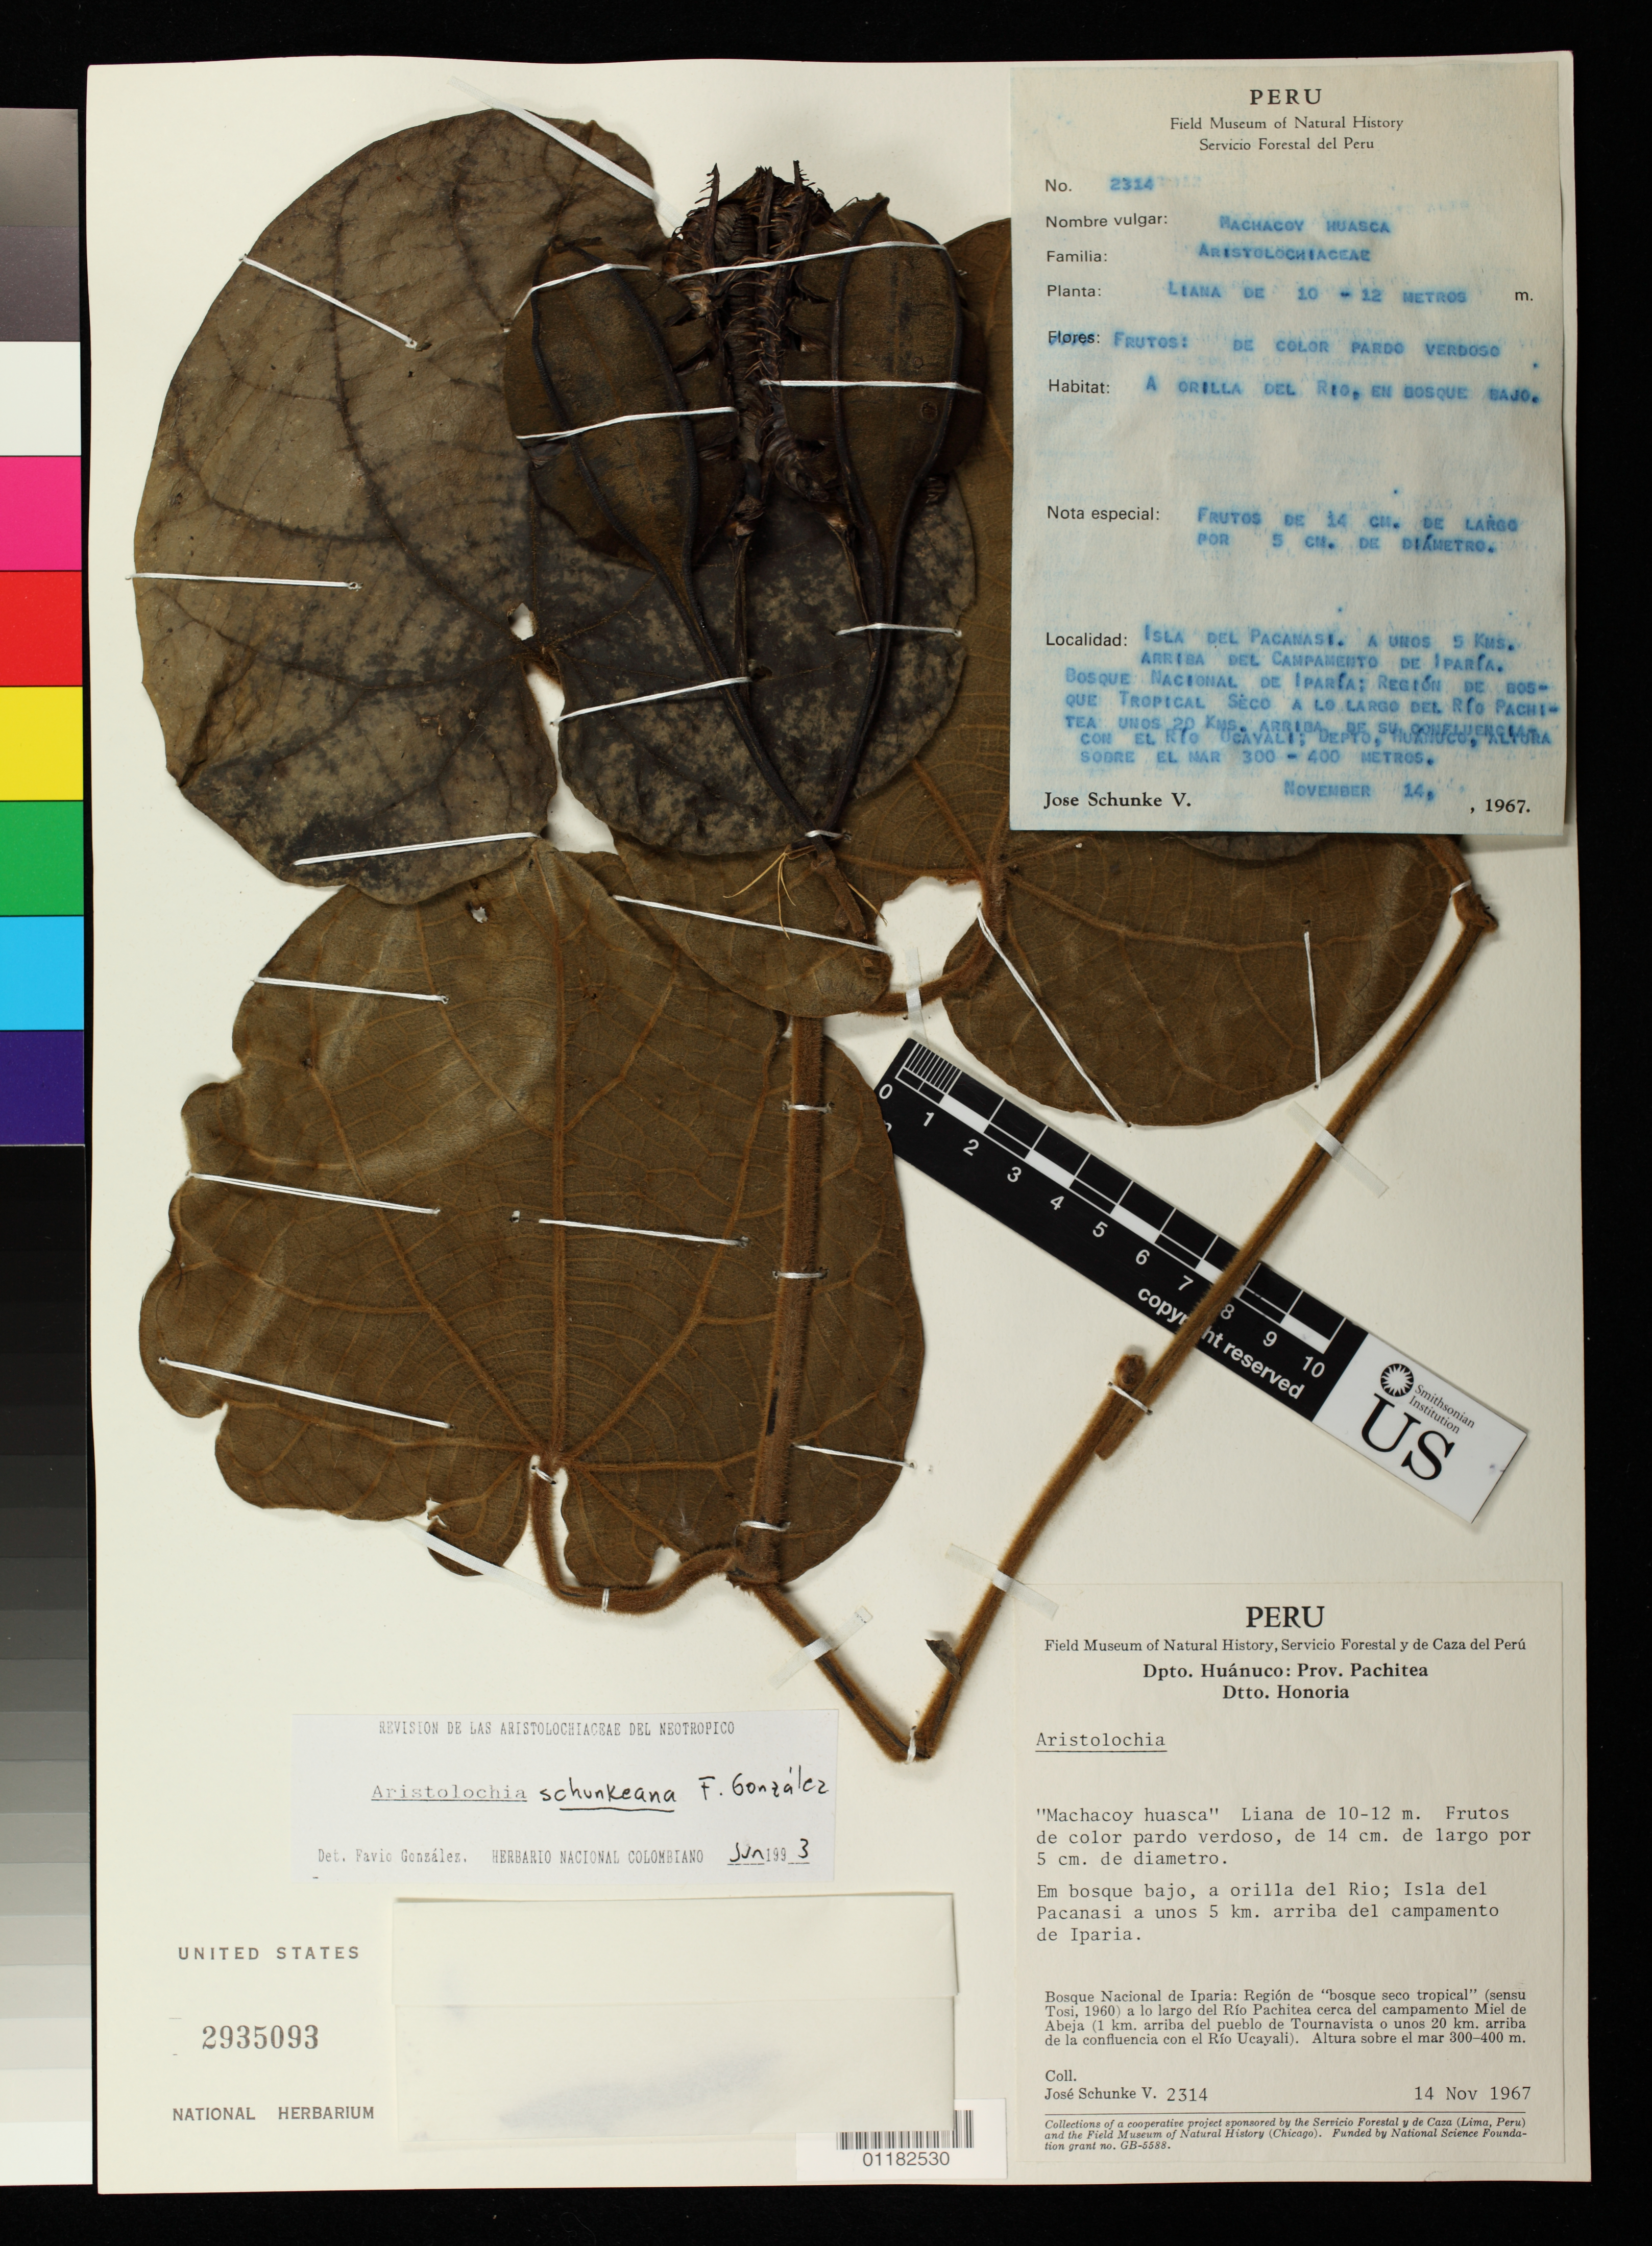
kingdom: Plantae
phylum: Tracheophyta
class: Magnoliopsida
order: Piperales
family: Aristolochiaceae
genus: Aristolochia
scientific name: Aristolochia schunkeana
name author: F. González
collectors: J. Schunke Vigo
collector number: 2314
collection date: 1967-11-14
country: Peru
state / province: Huánuco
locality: Province Pachitea, District: Honoria. A orilla del Rio; Isla del Pacanasi a unos 5 km. arriba del campamento de Iparia.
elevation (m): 300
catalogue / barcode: US 2935093